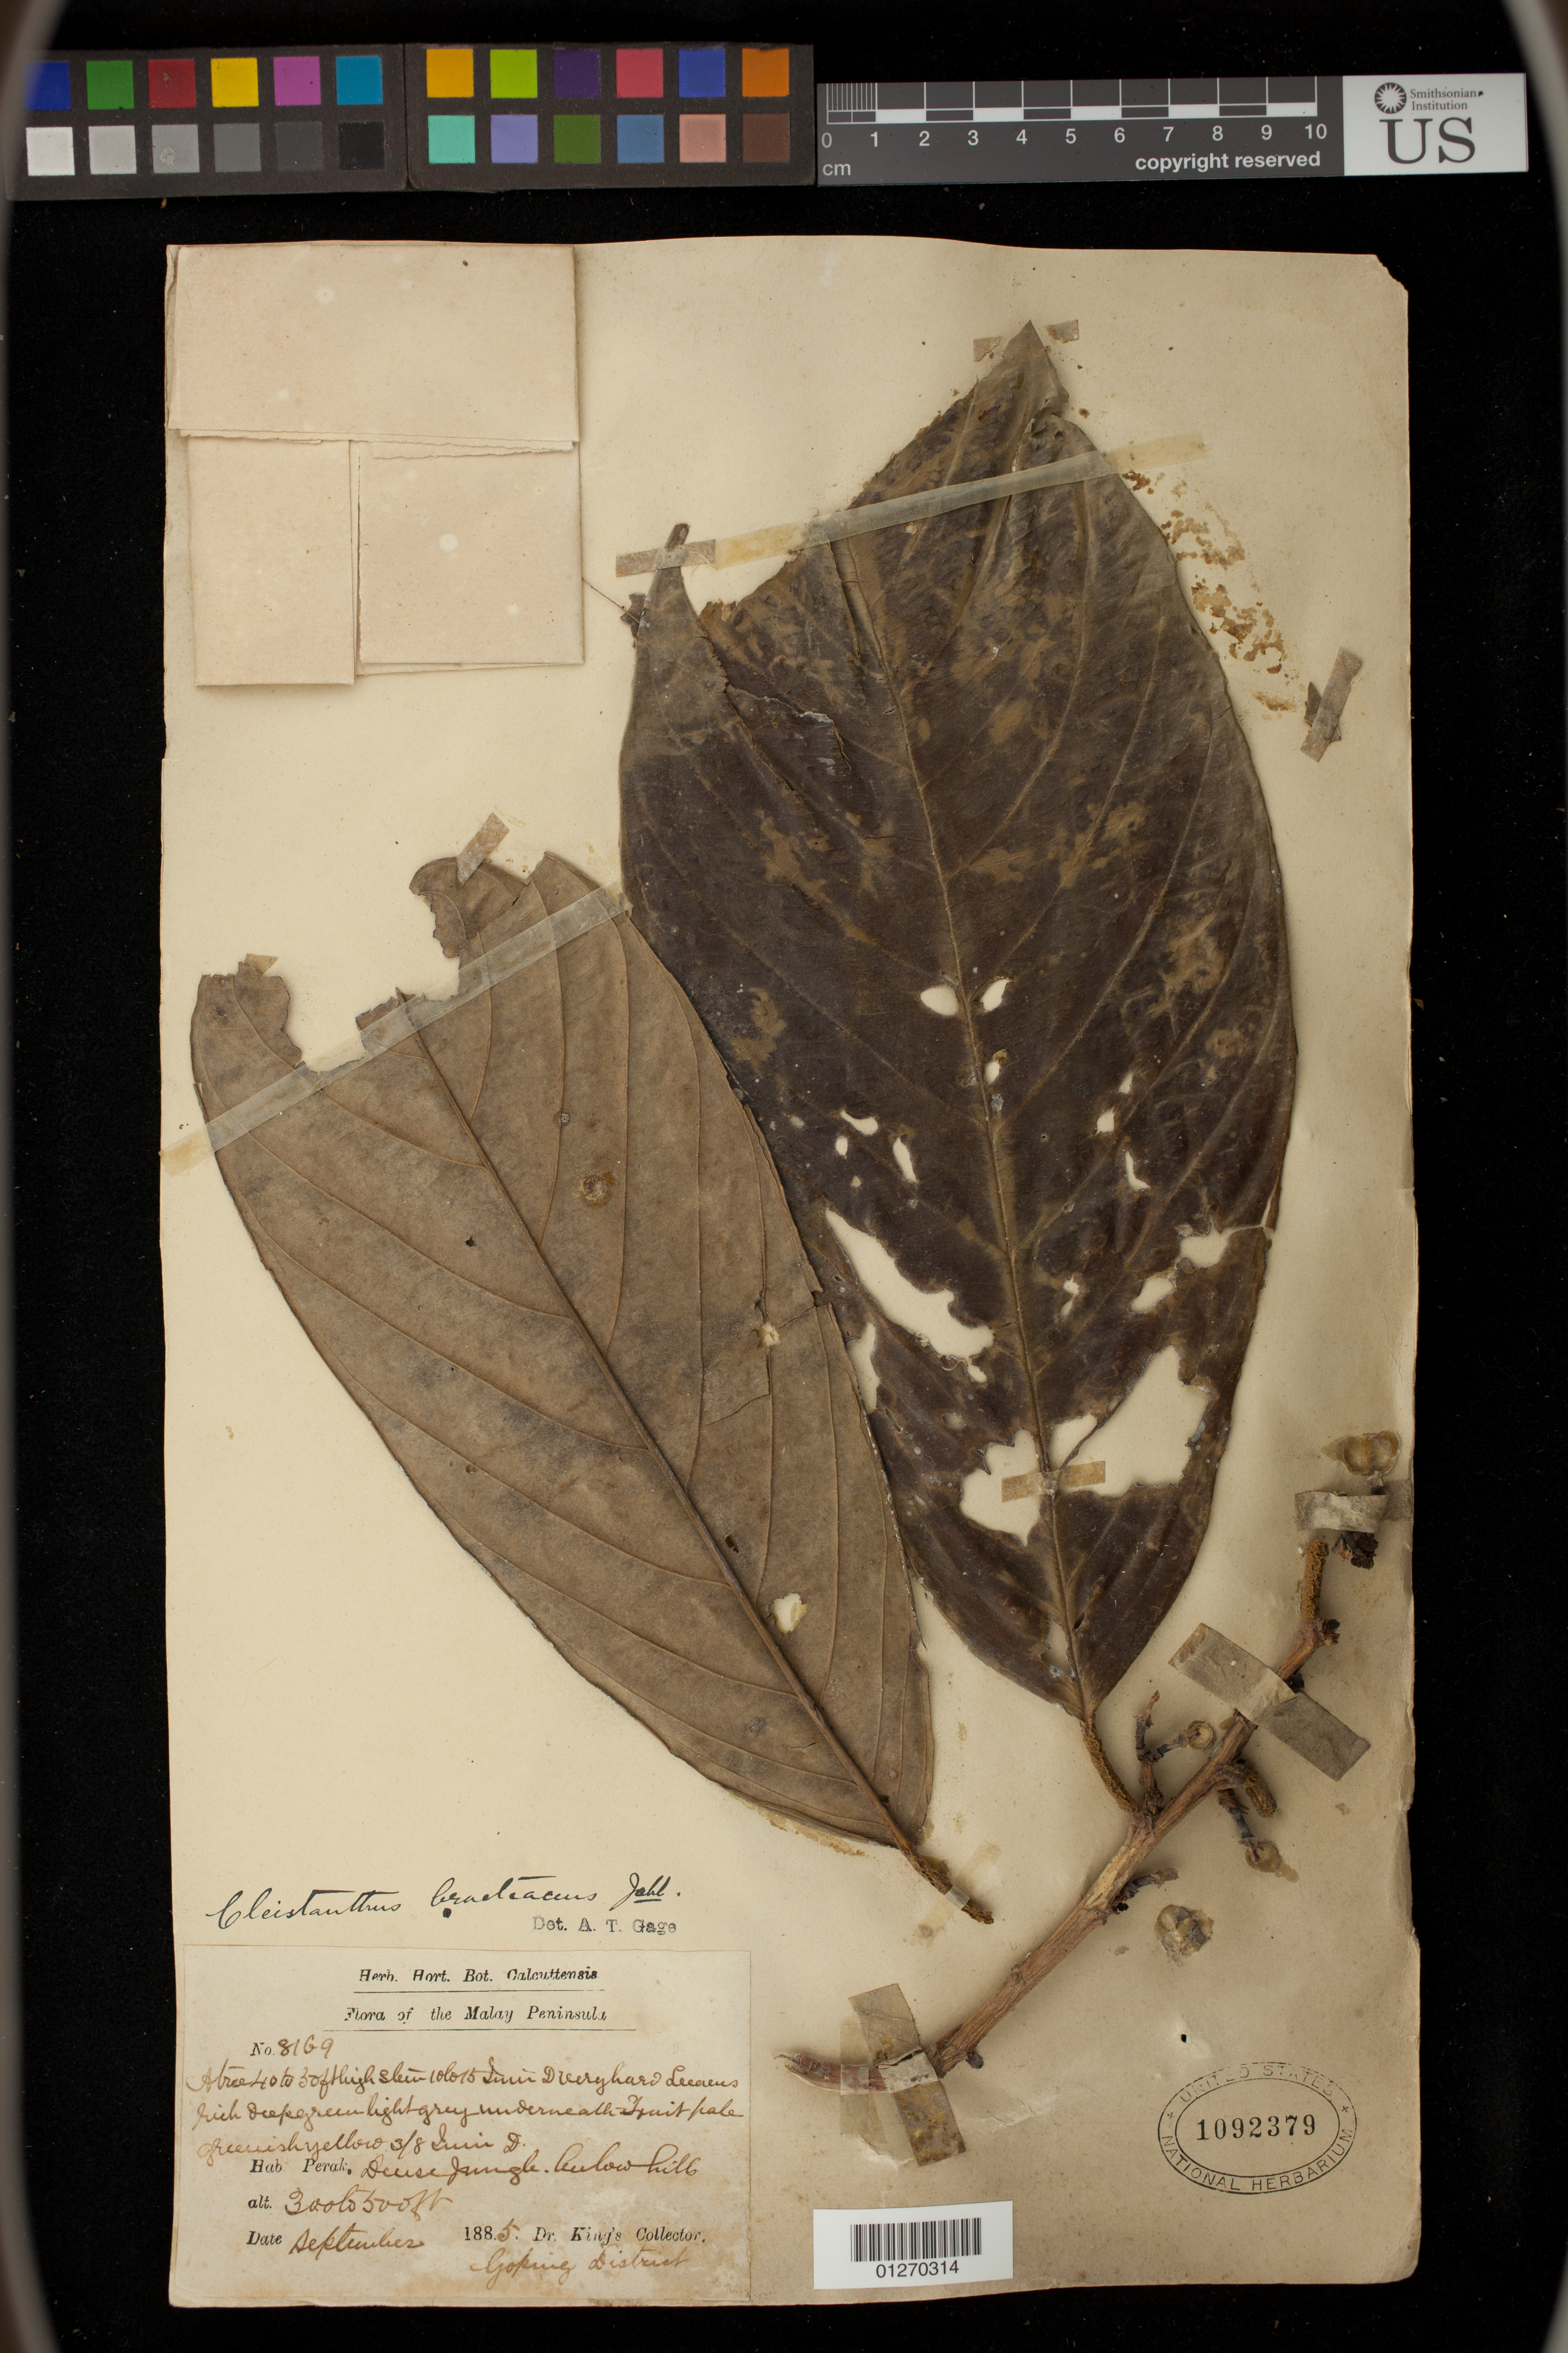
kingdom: Plantae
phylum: Tracheophyta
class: Magnoliopsida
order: Malpighiales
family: Phyllanthaceae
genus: Cleistanthus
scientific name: Cleistanthus bracteosus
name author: Jabl.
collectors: King, --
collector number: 8169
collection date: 1885-09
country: Malaysia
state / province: Perak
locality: Ceulow hills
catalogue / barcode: US 1092379